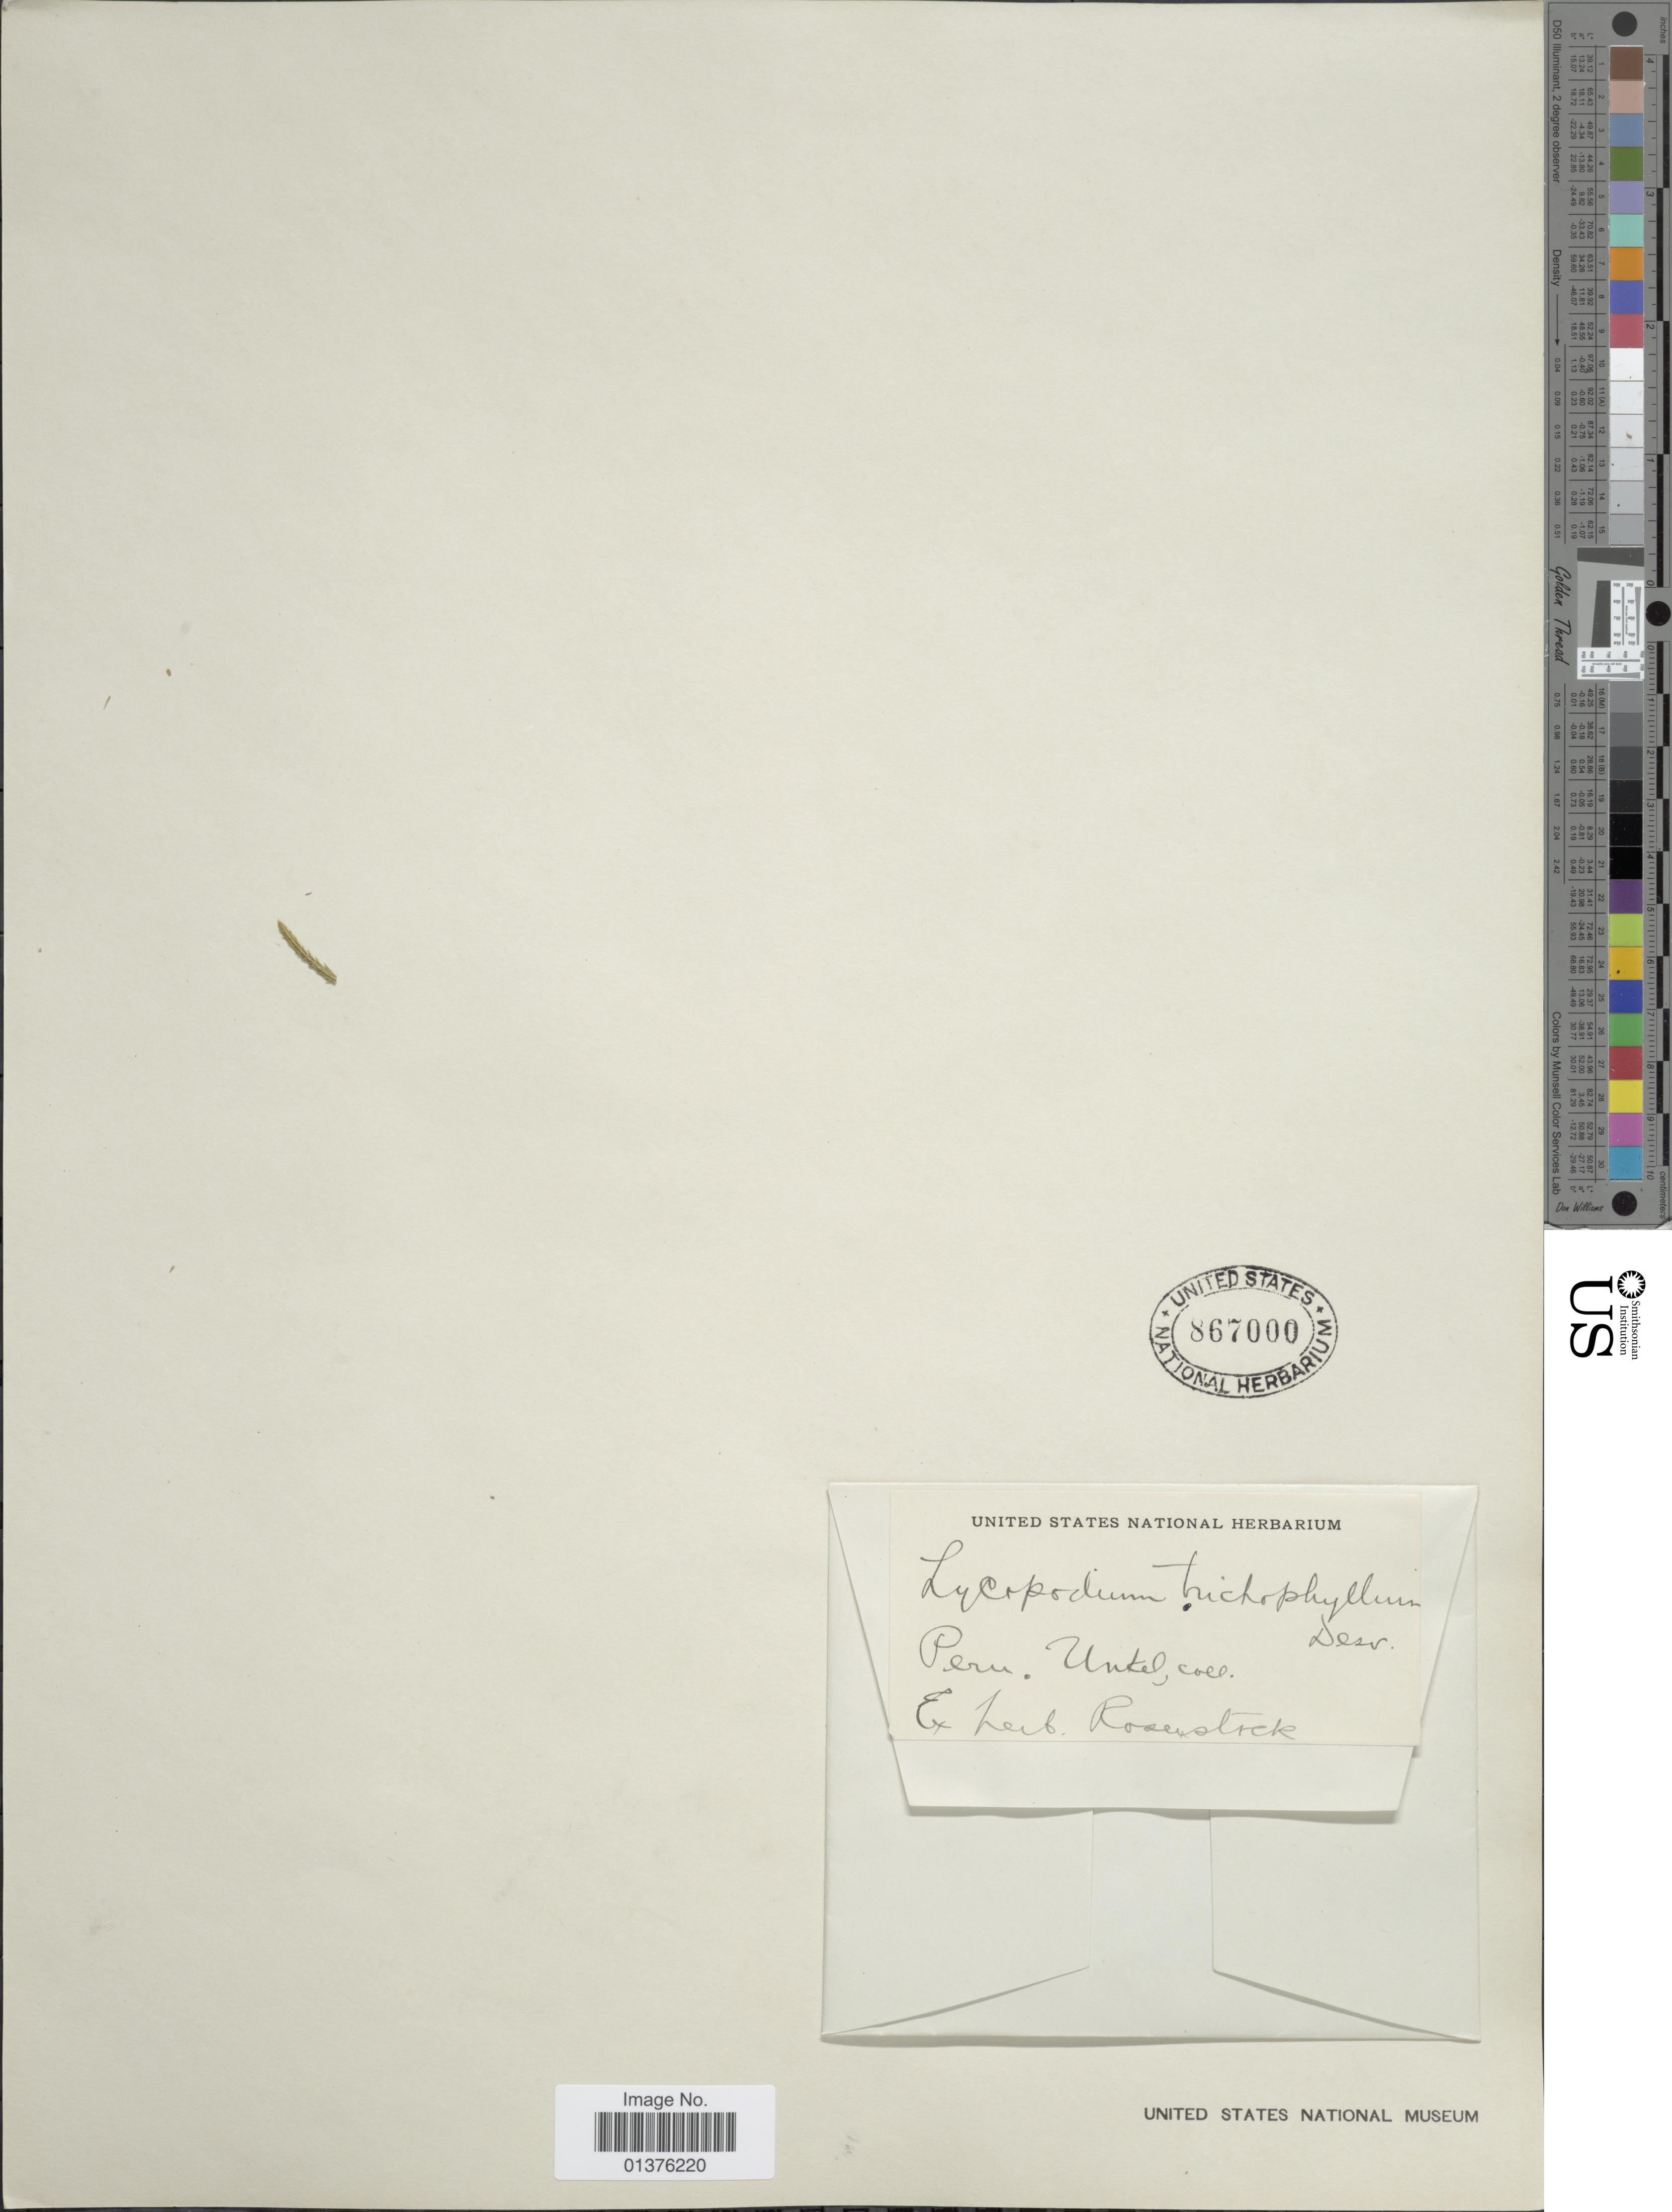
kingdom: Plantae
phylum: Tracheophyta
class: Lycopodiopsida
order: Lycopodiales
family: Lycopodiaceae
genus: Lycopodium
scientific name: Lycopodium clavatum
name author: L.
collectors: Unkel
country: Peru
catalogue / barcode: US 867000